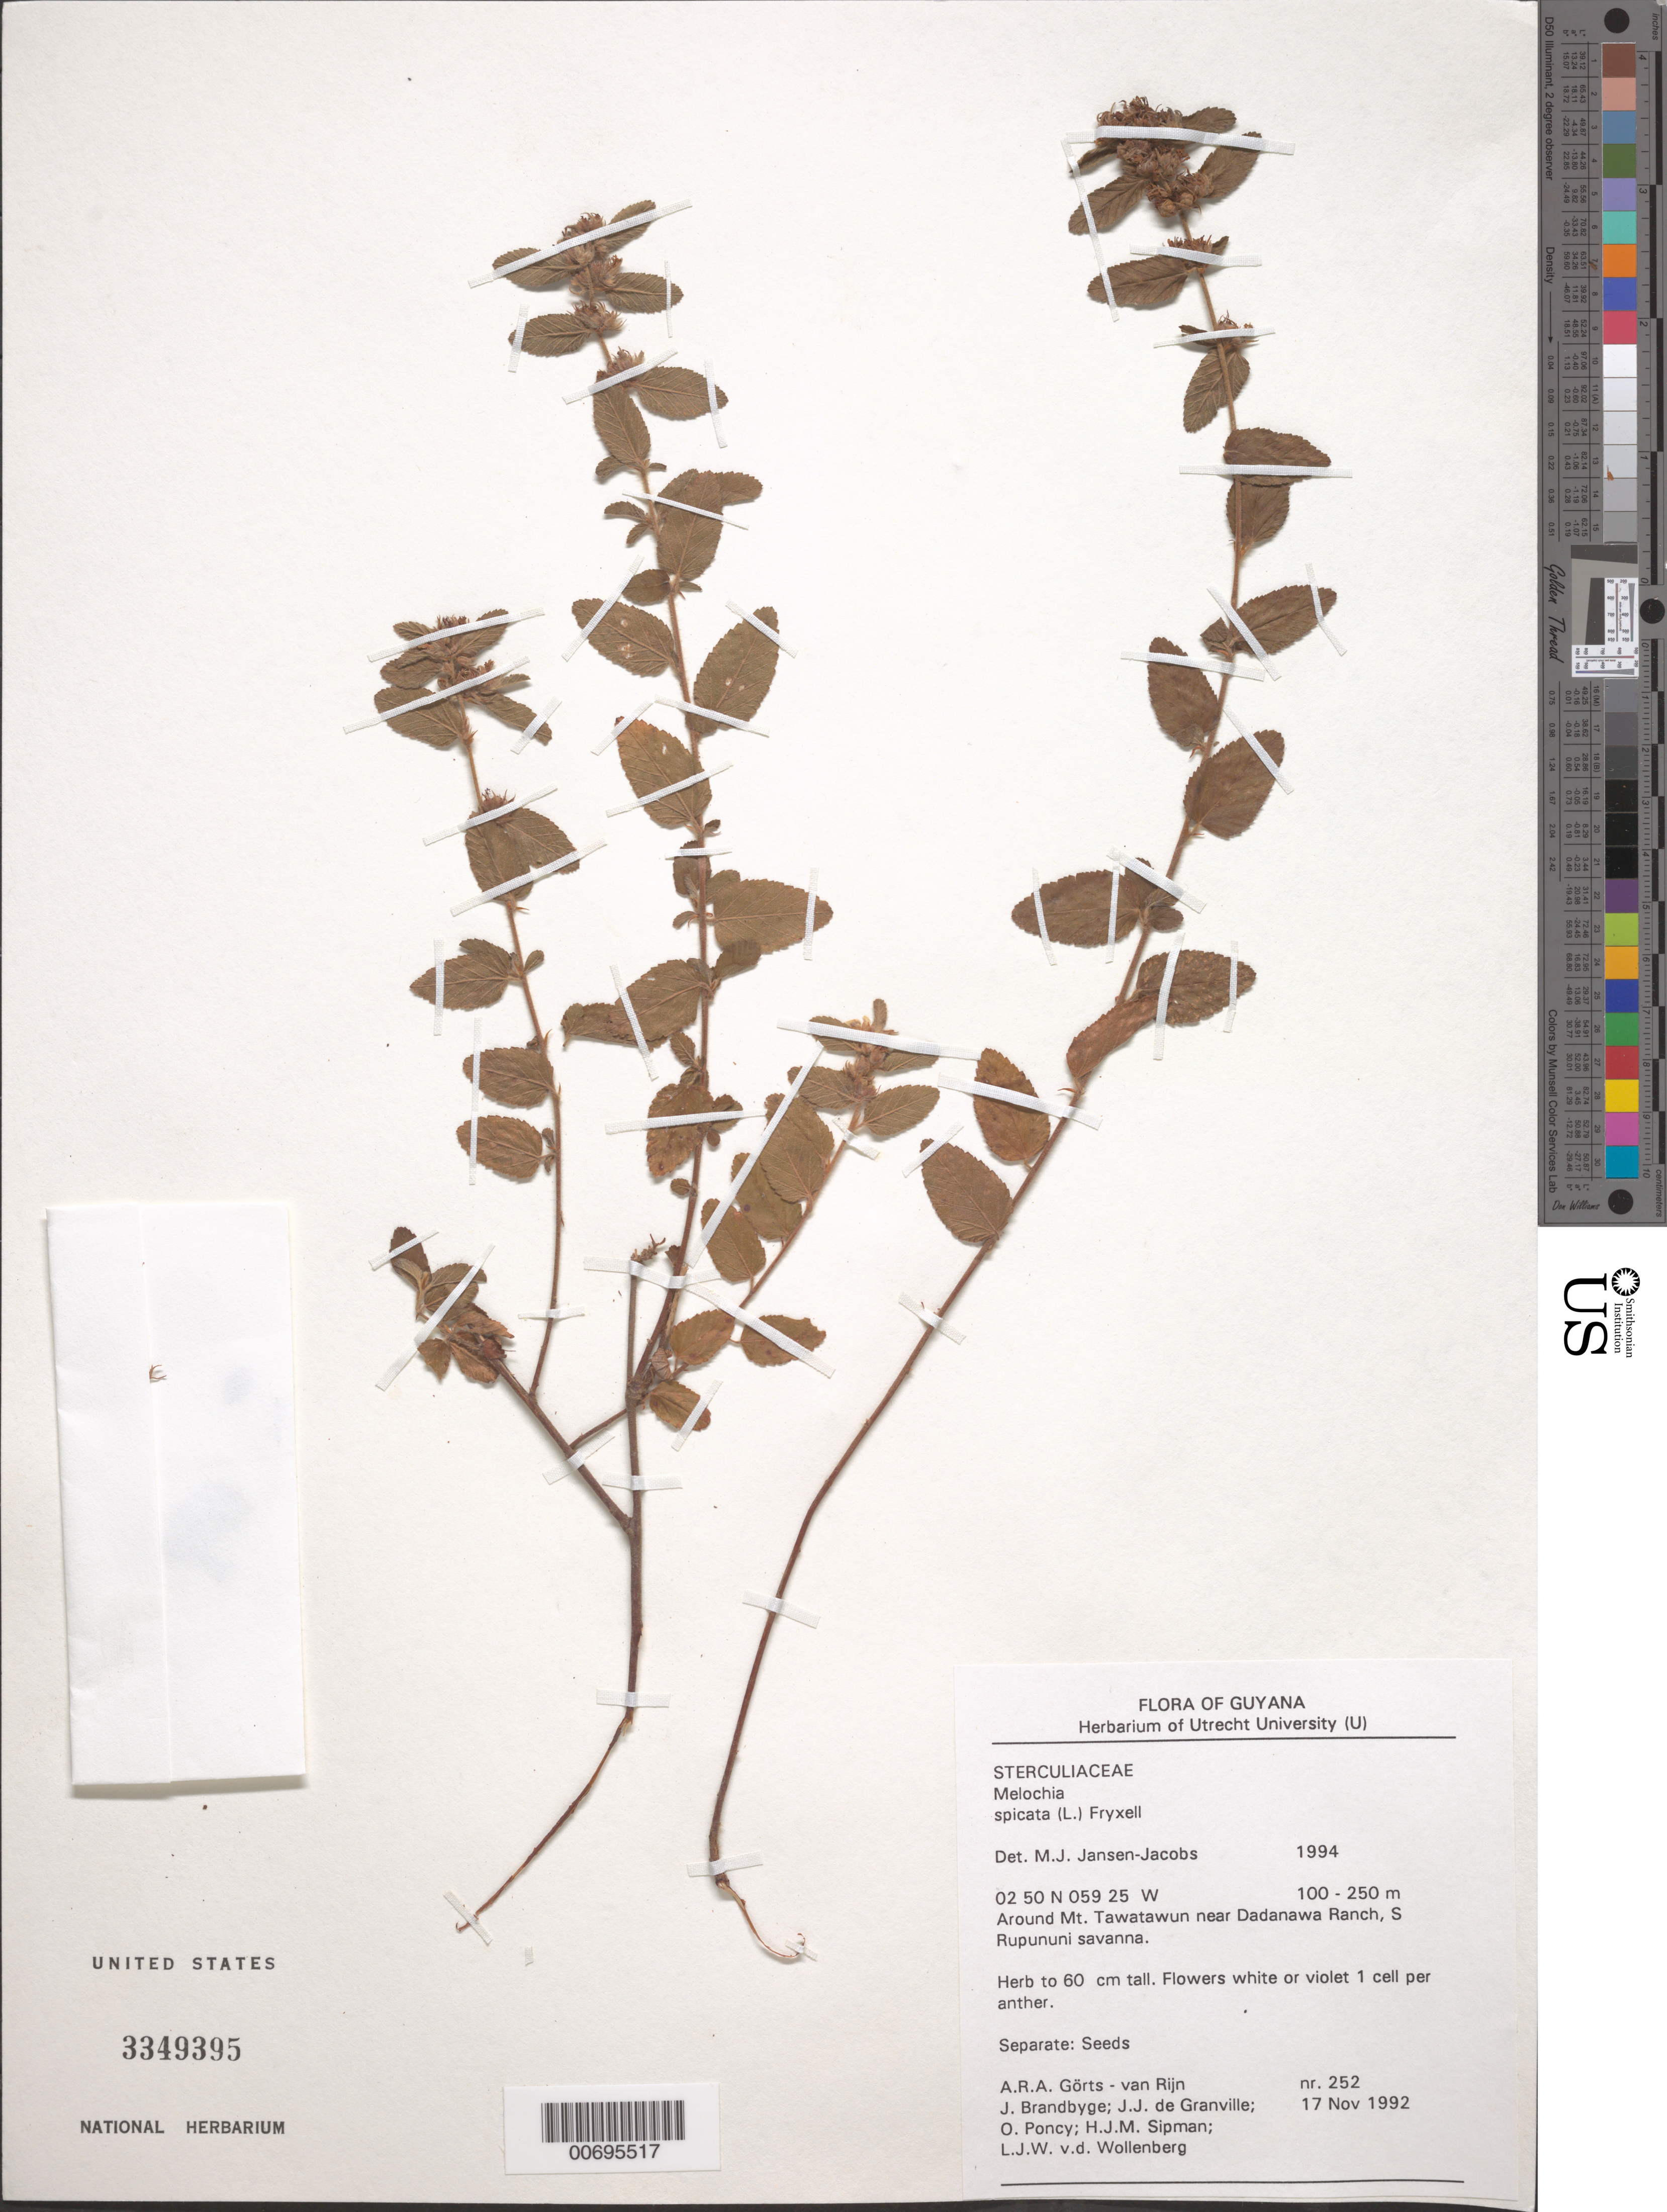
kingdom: Plantae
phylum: Tracheophyta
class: Magnoliopsida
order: Malvales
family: Malvaceae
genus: Melochia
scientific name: Melochia spicata var. spicata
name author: (L.) Fryxell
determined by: Dorr, L. J., (BOT), Smithsonian Institution - National Museum of Natural History (UNITED STATES)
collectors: A. .R. A. Görts-van Rijn, J. Brandbyge, J.-J. de Granville, O. Poncy, H. J. M. Sipman & L. van der Wollenberg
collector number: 252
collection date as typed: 17-Nov-92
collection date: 1992-11-17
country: Guyana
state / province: U. Takutu-U. Essequibo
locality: Dadanawa Ranch, vic. Mt. Tawatawun, S. Rupununi Savanna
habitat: Savanna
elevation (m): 100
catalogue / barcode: US 3349395